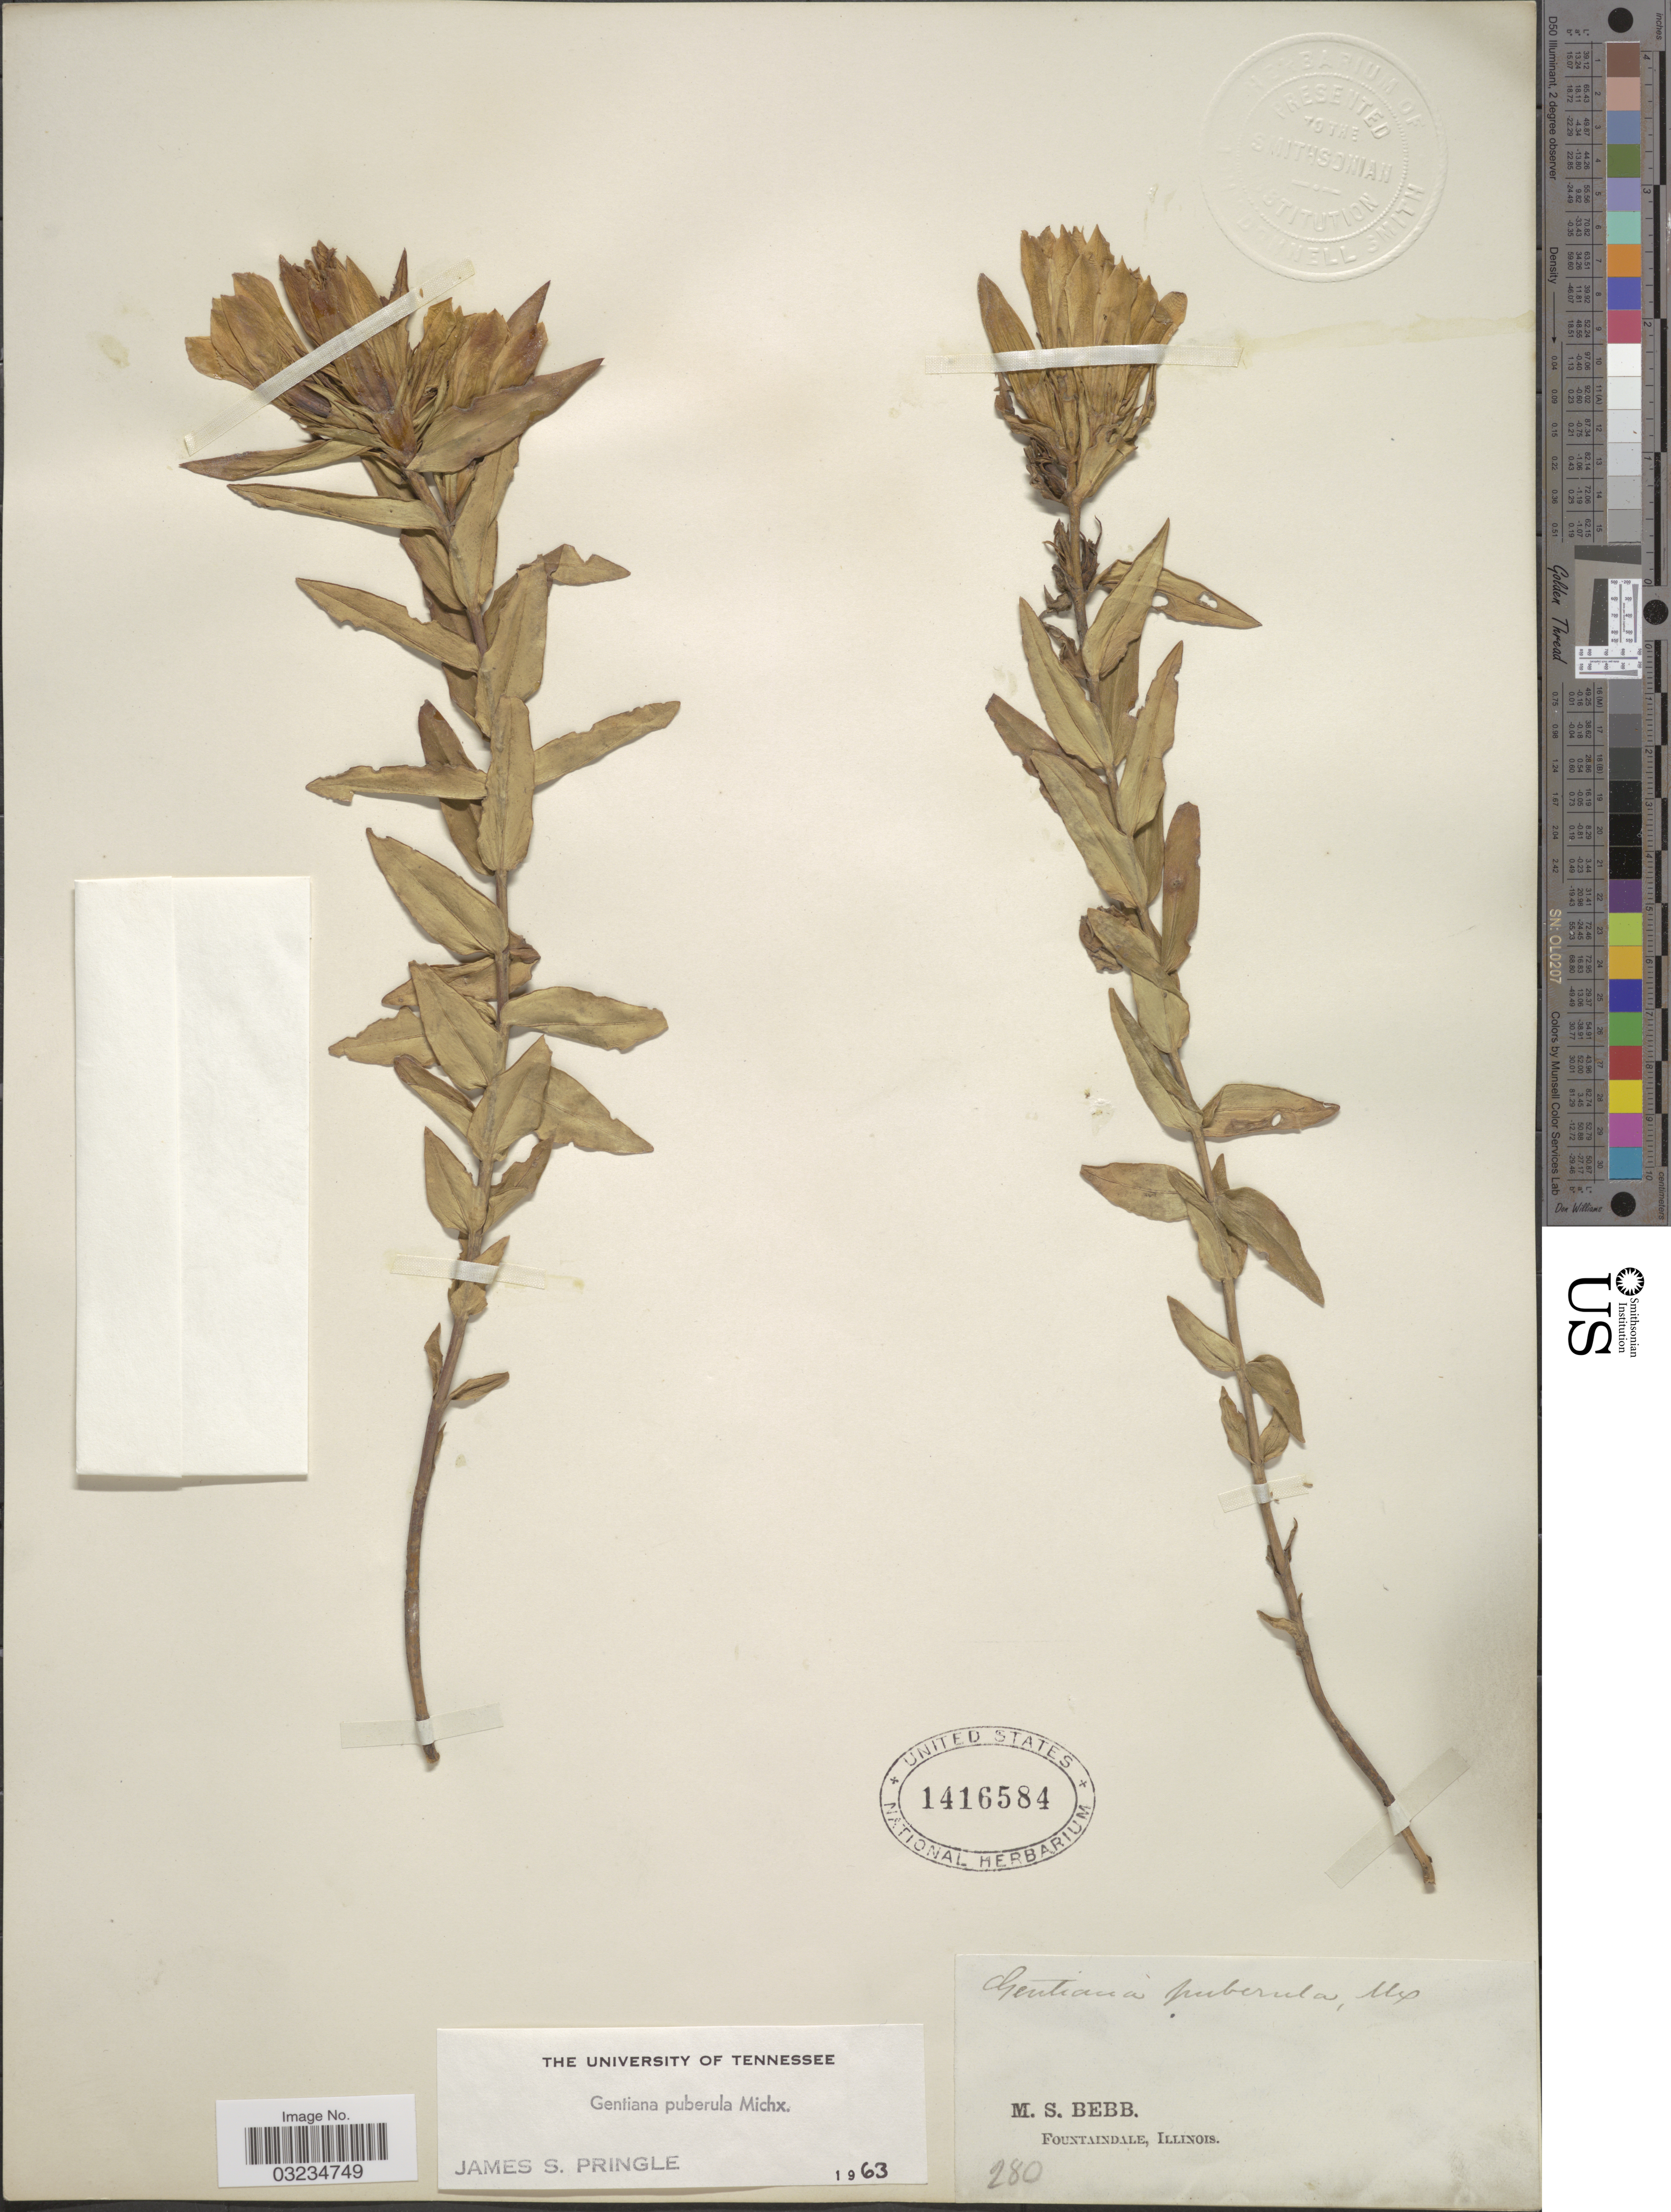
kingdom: Plantae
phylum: Tracheophyta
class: Magnoliopsida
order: Gentianales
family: Gentianaceae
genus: Gentiana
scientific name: Gentiana puberula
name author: Michx.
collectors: M. Bebb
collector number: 280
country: United States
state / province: Illinois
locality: Fountaindale.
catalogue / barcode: US 1416584